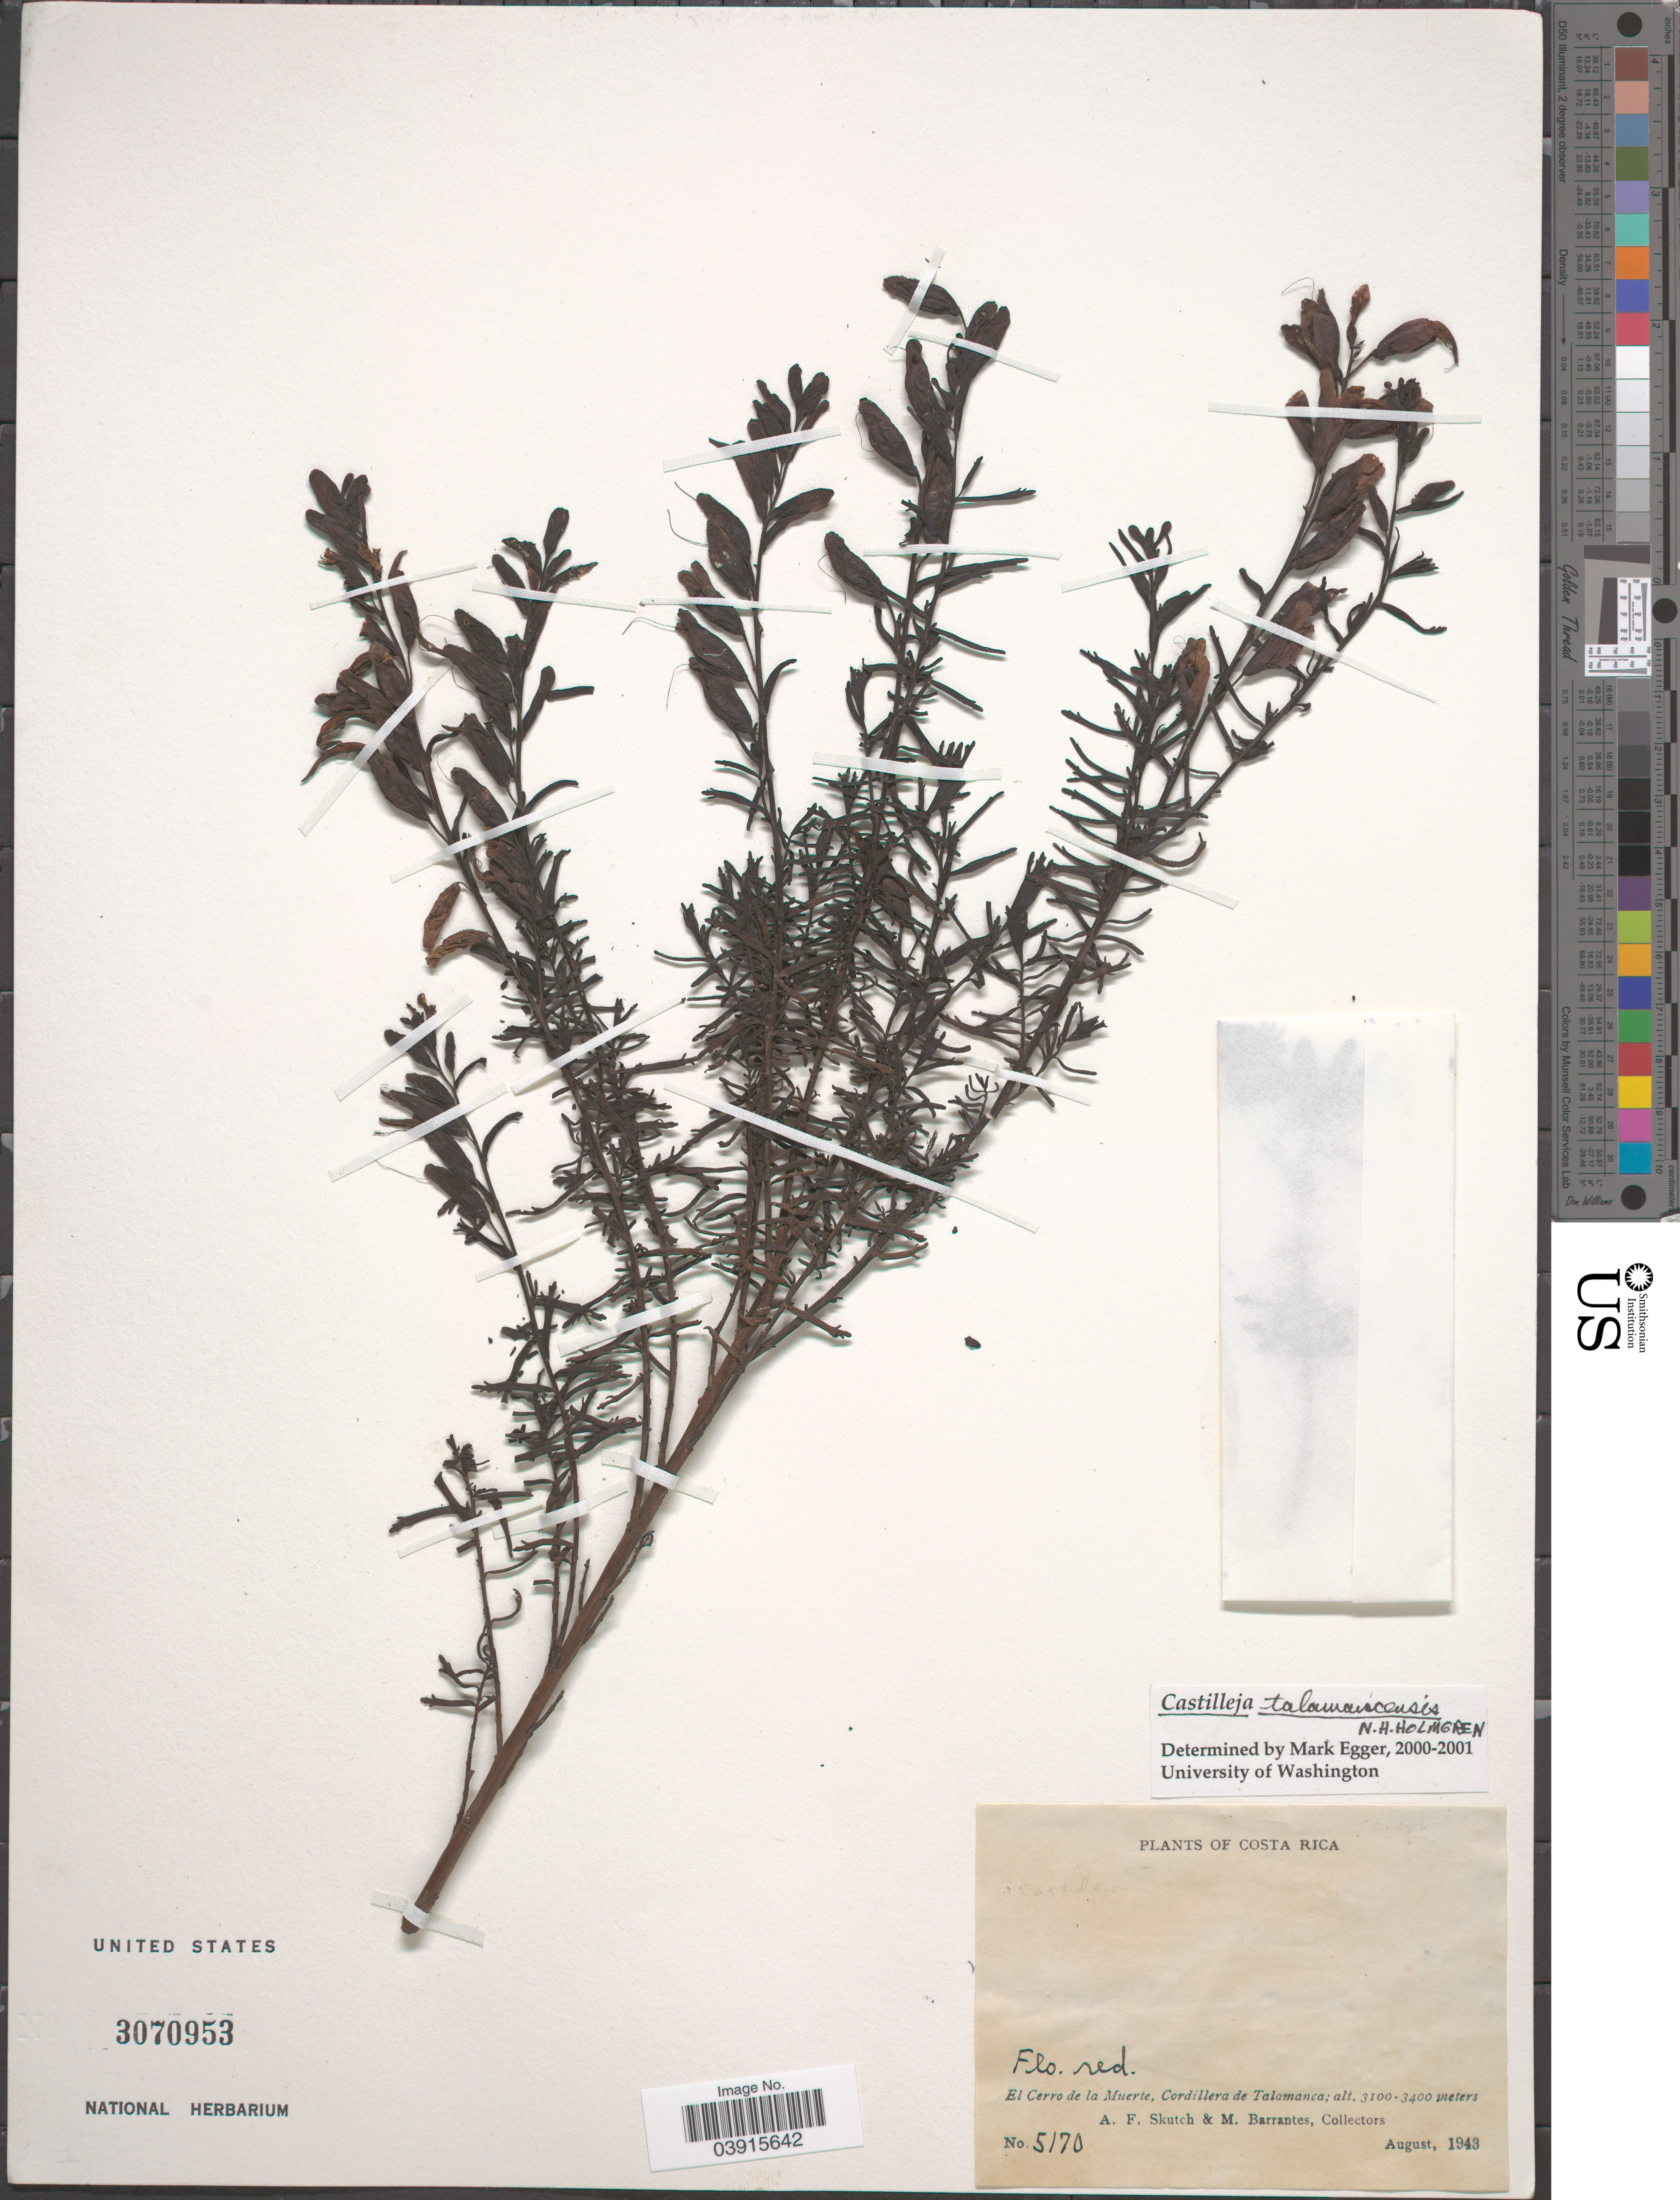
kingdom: Plantae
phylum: Tracheophyta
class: Magnoliopsida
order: Lamiales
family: Orobanchaceae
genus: Castilleja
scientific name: Castilleja talamancensis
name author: N.H. Holmgren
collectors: A. F. Skutch & M. Barrantes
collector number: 5170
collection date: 1943-08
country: Costa Rica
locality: El Cerro de la Muerte, Cordillera de Talamanca.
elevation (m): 3100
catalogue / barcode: US 3070953